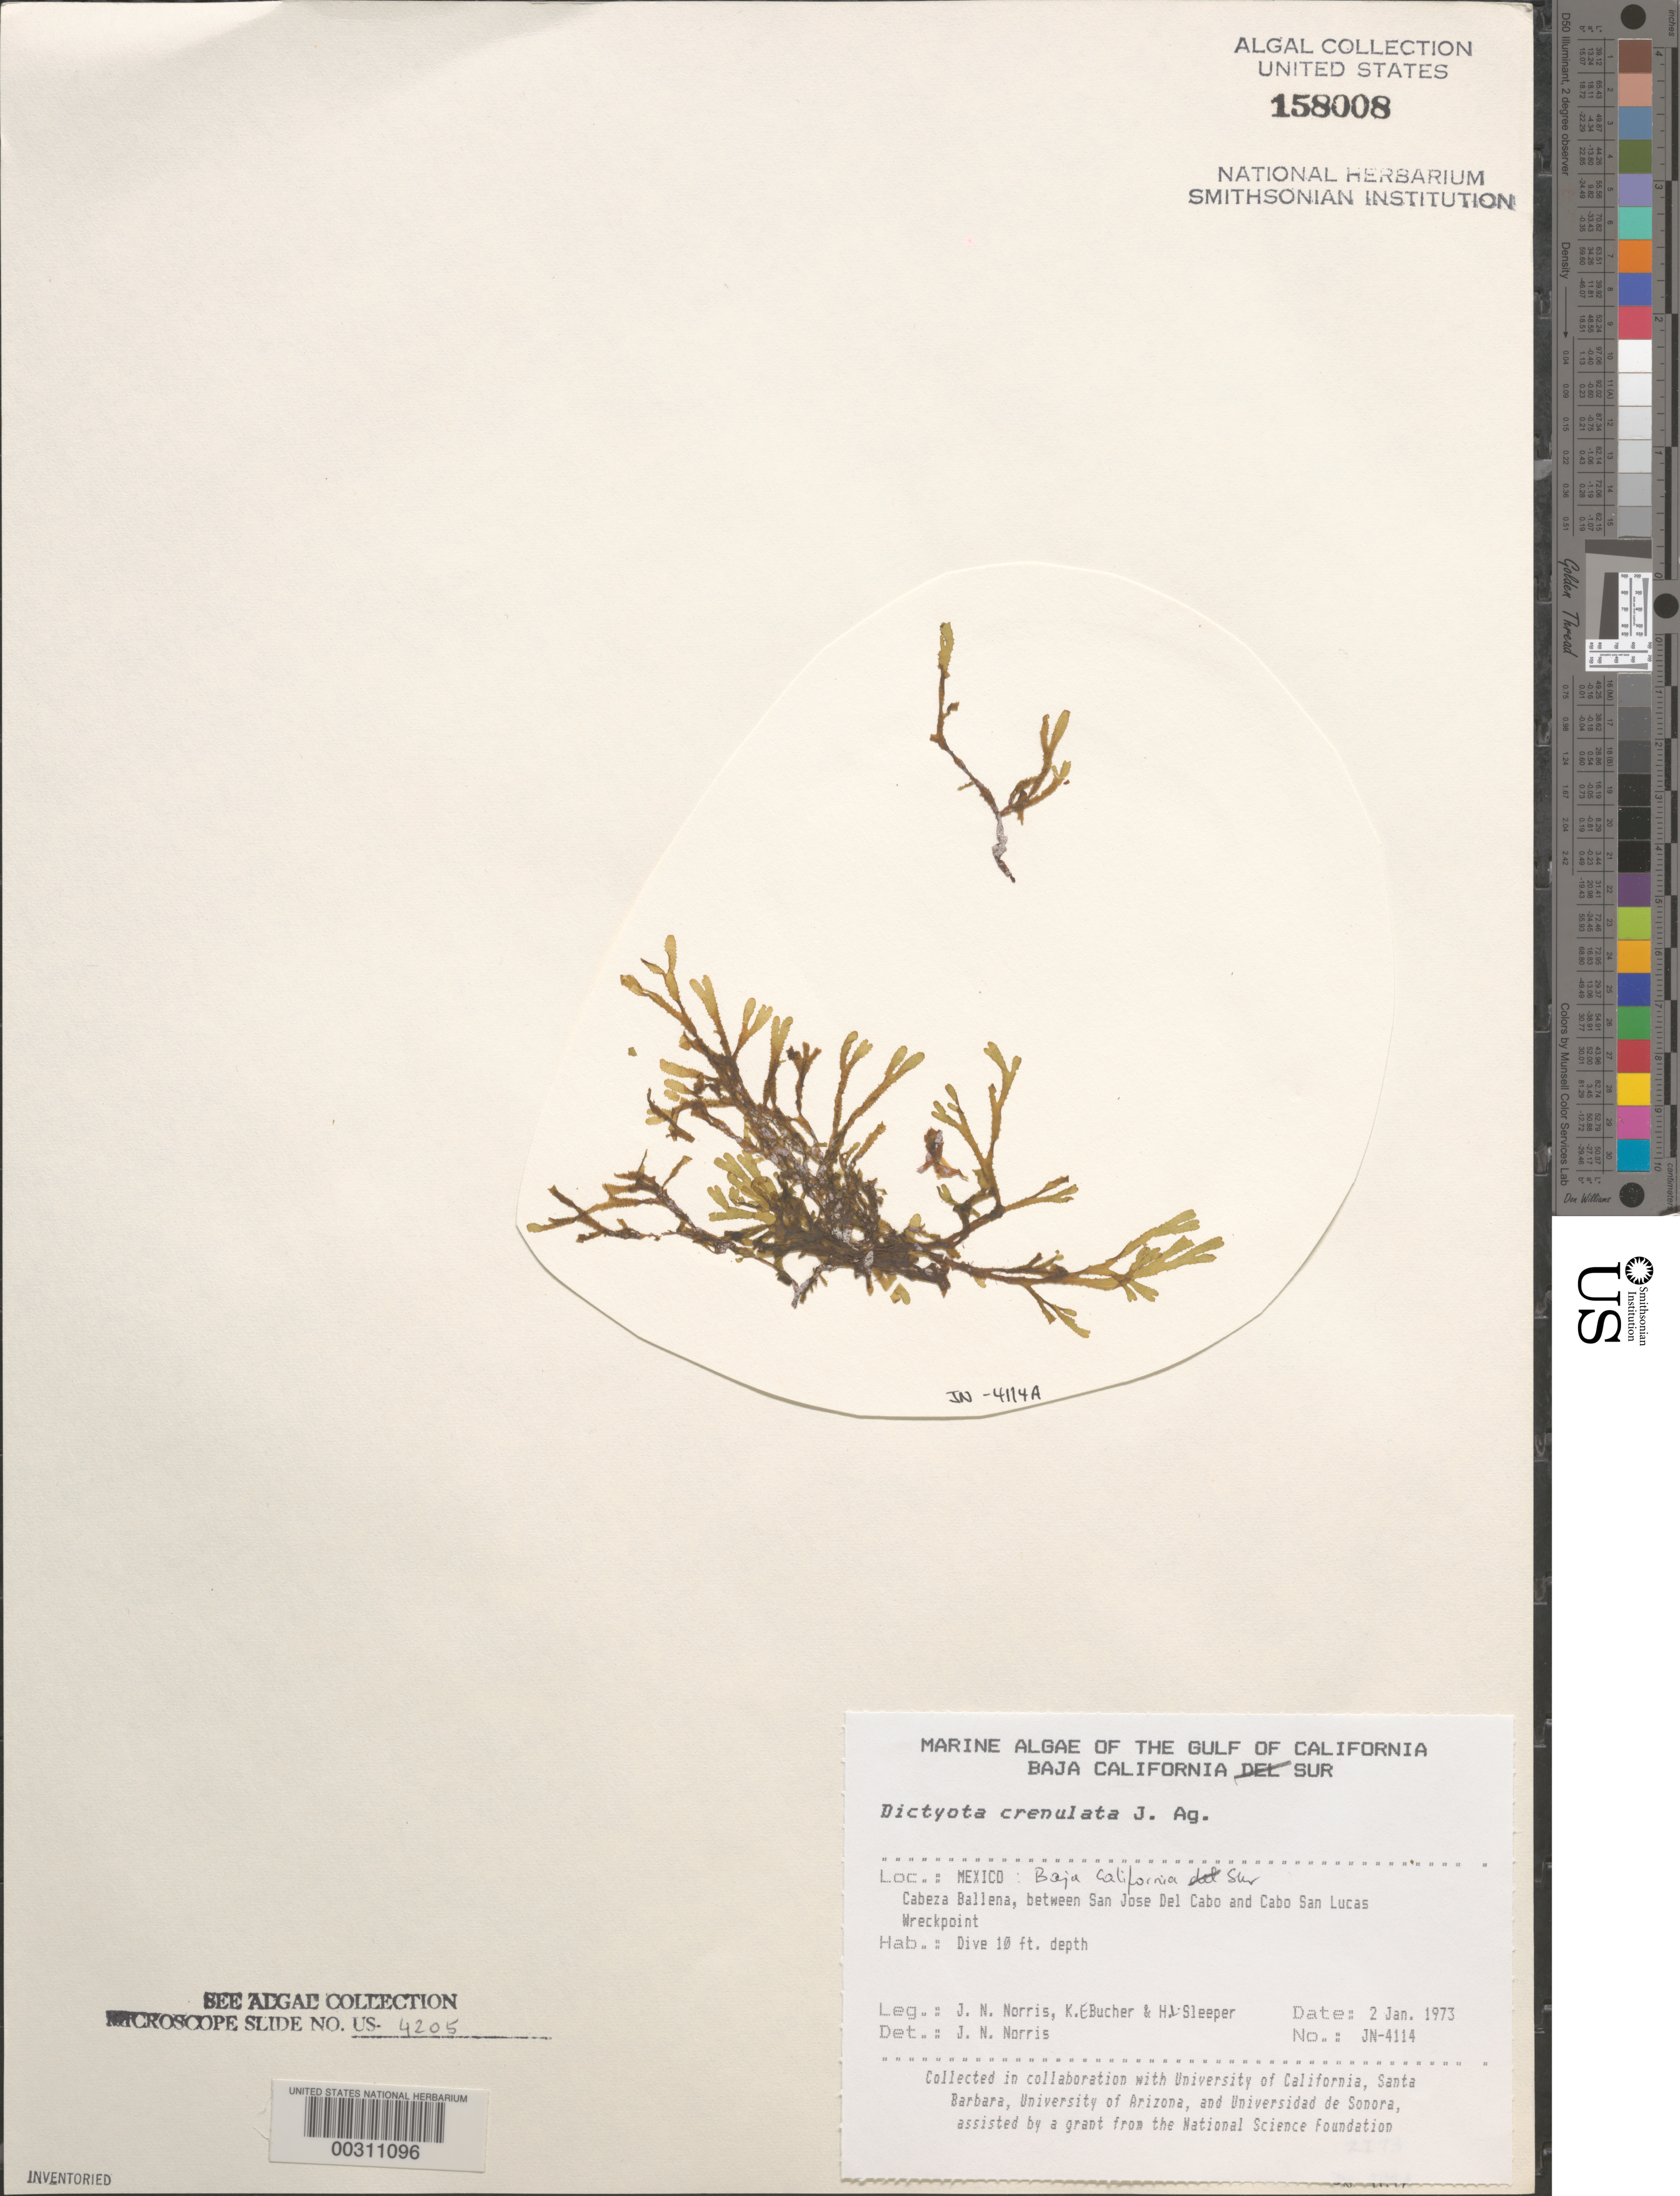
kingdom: Chromista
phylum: Ochrophyta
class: Phaeophyceae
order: Dictyotales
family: Dictyotaceae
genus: Dictyota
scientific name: Dictyota crenulata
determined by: Norris, James N.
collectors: J. N. Norris, K. E. Bucher & H. Sleeper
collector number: JN-4114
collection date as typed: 02 Jan 1973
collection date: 1973-01-02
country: Mexico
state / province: Baja California Sur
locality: Cabeza Ballena between San Jose del Cabo and Cabo San Lucas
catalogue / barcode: US 158008